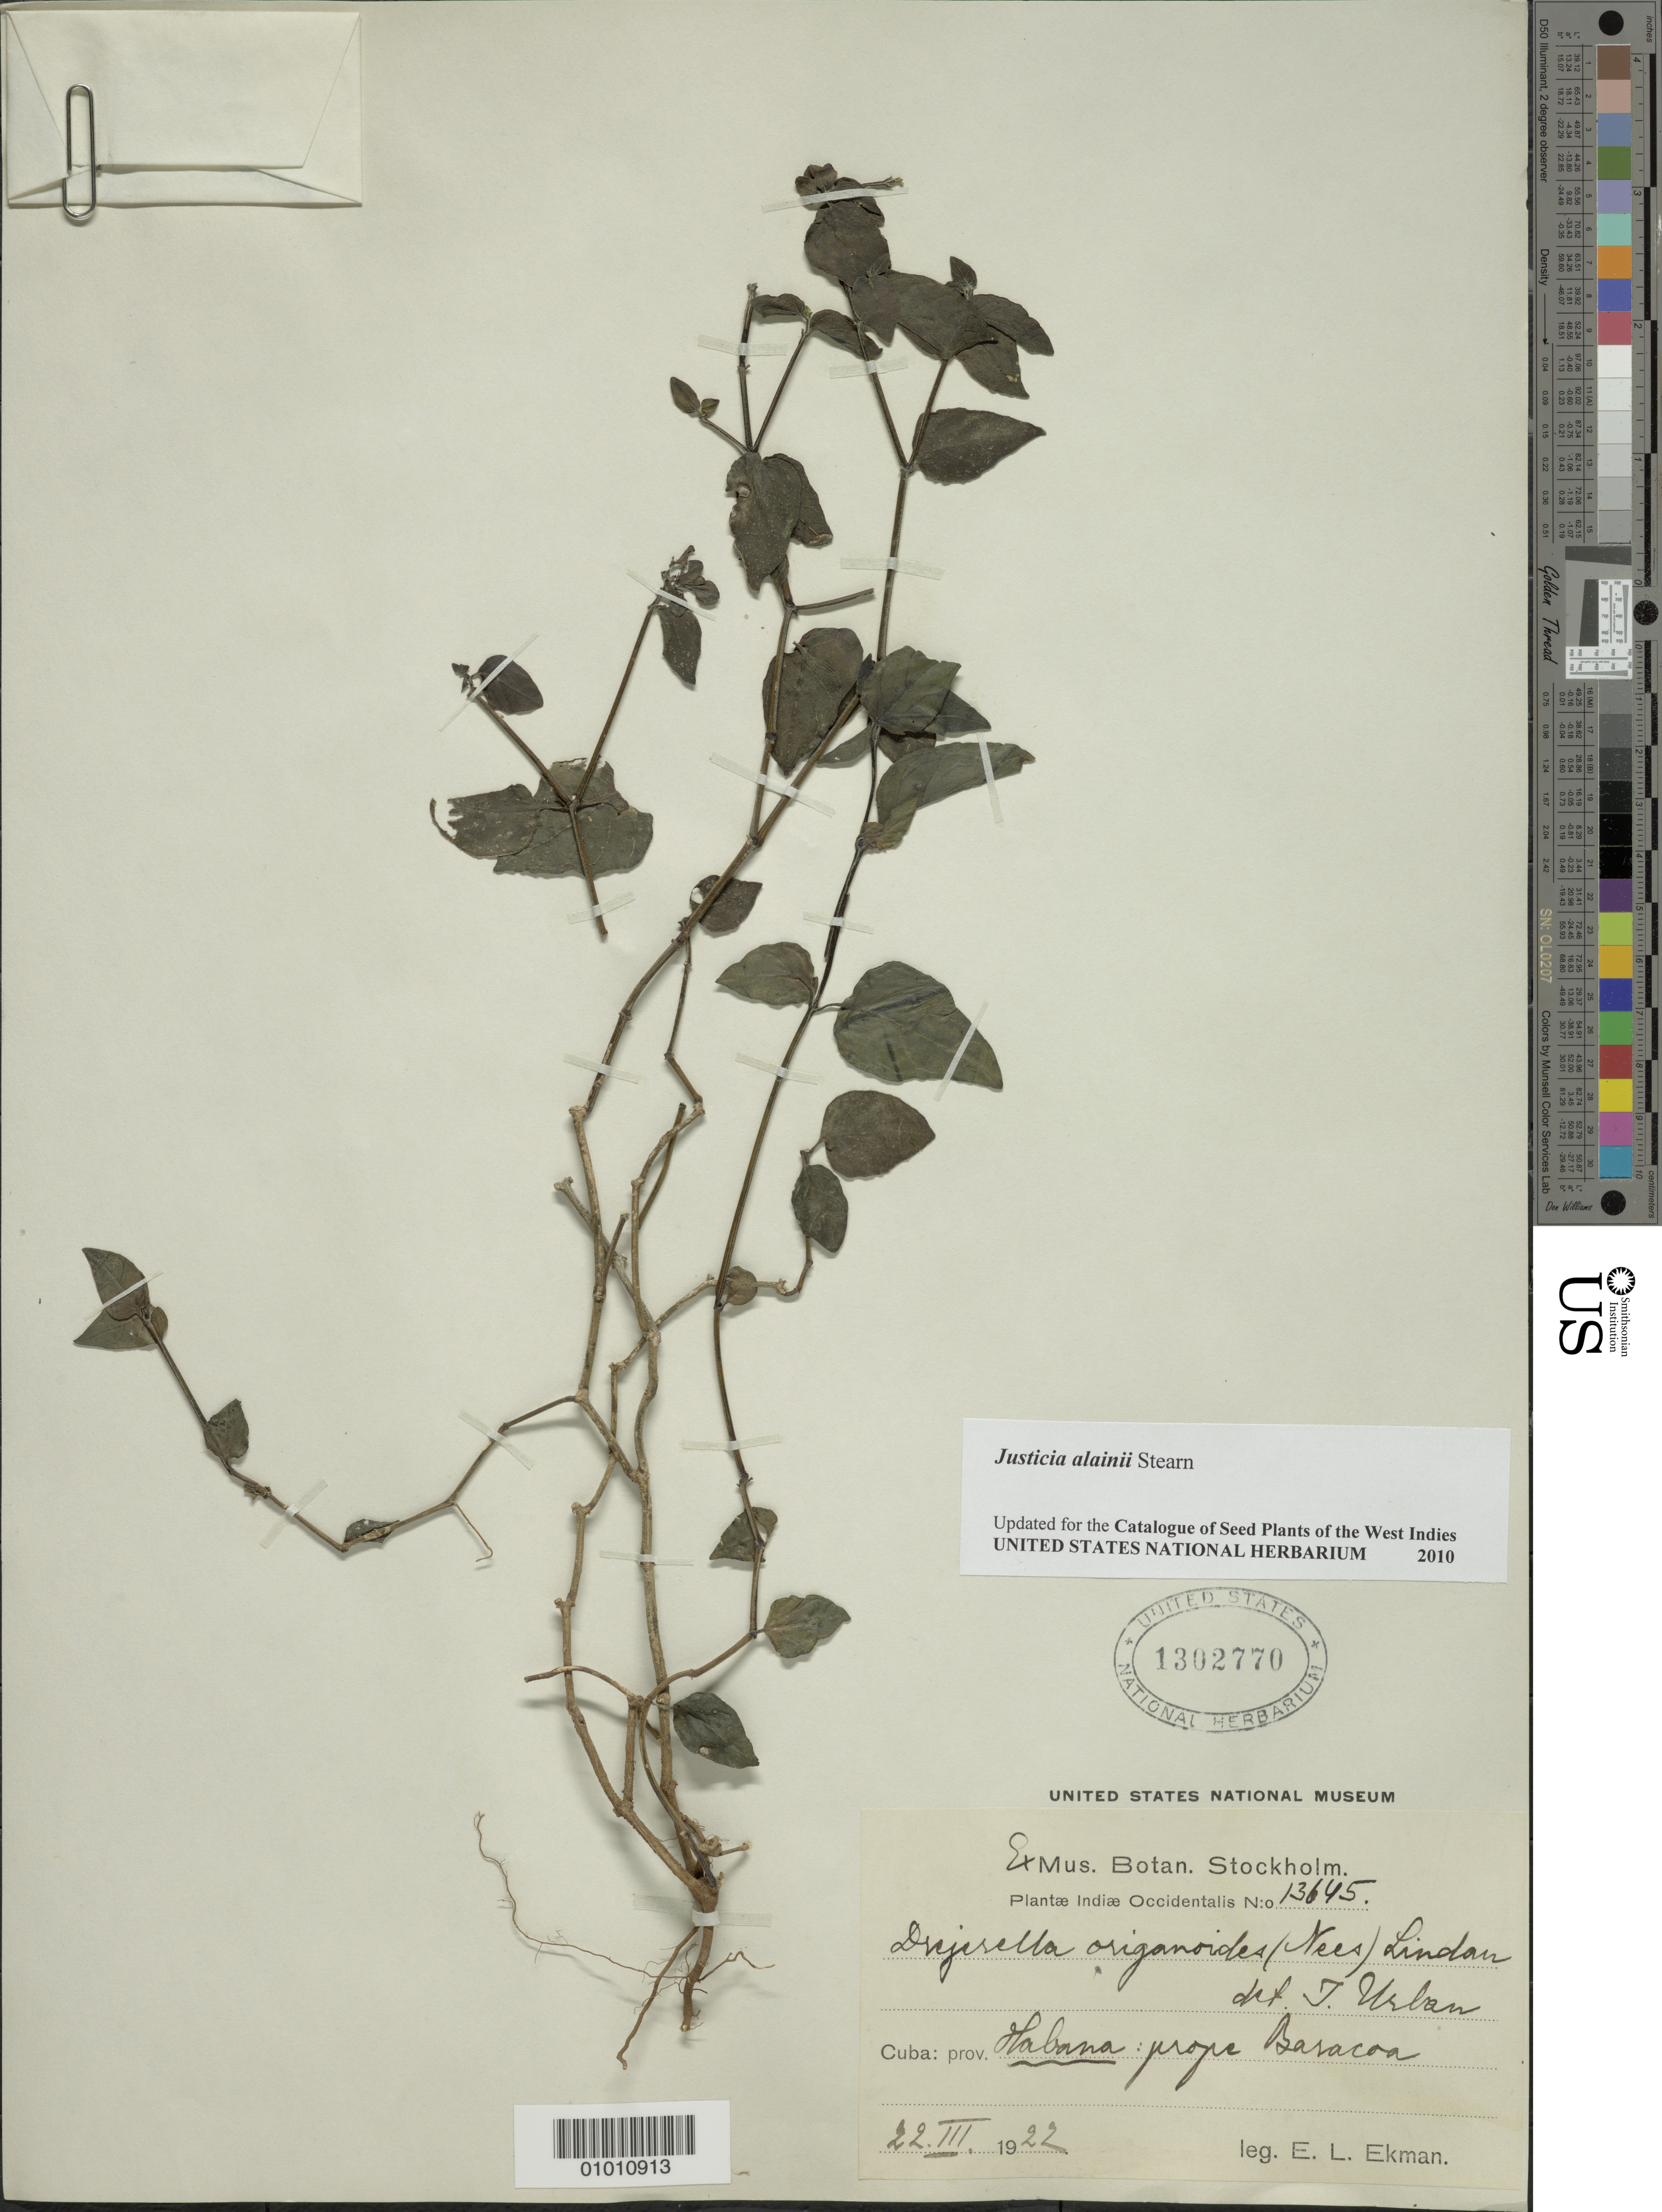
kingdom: Plantae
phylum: Tracheophyta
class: Magnoliopsida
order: Lamiales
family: Acanthaceae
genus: Justicia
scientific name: Justicia alainii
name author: Stearn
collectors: E. L. Ekman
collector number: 13645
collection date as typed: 22 Mar 1922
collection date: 1922-03-22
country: Cuba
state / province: La Habana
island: Cuba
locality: Near Baracoa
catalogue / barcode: US 1302770